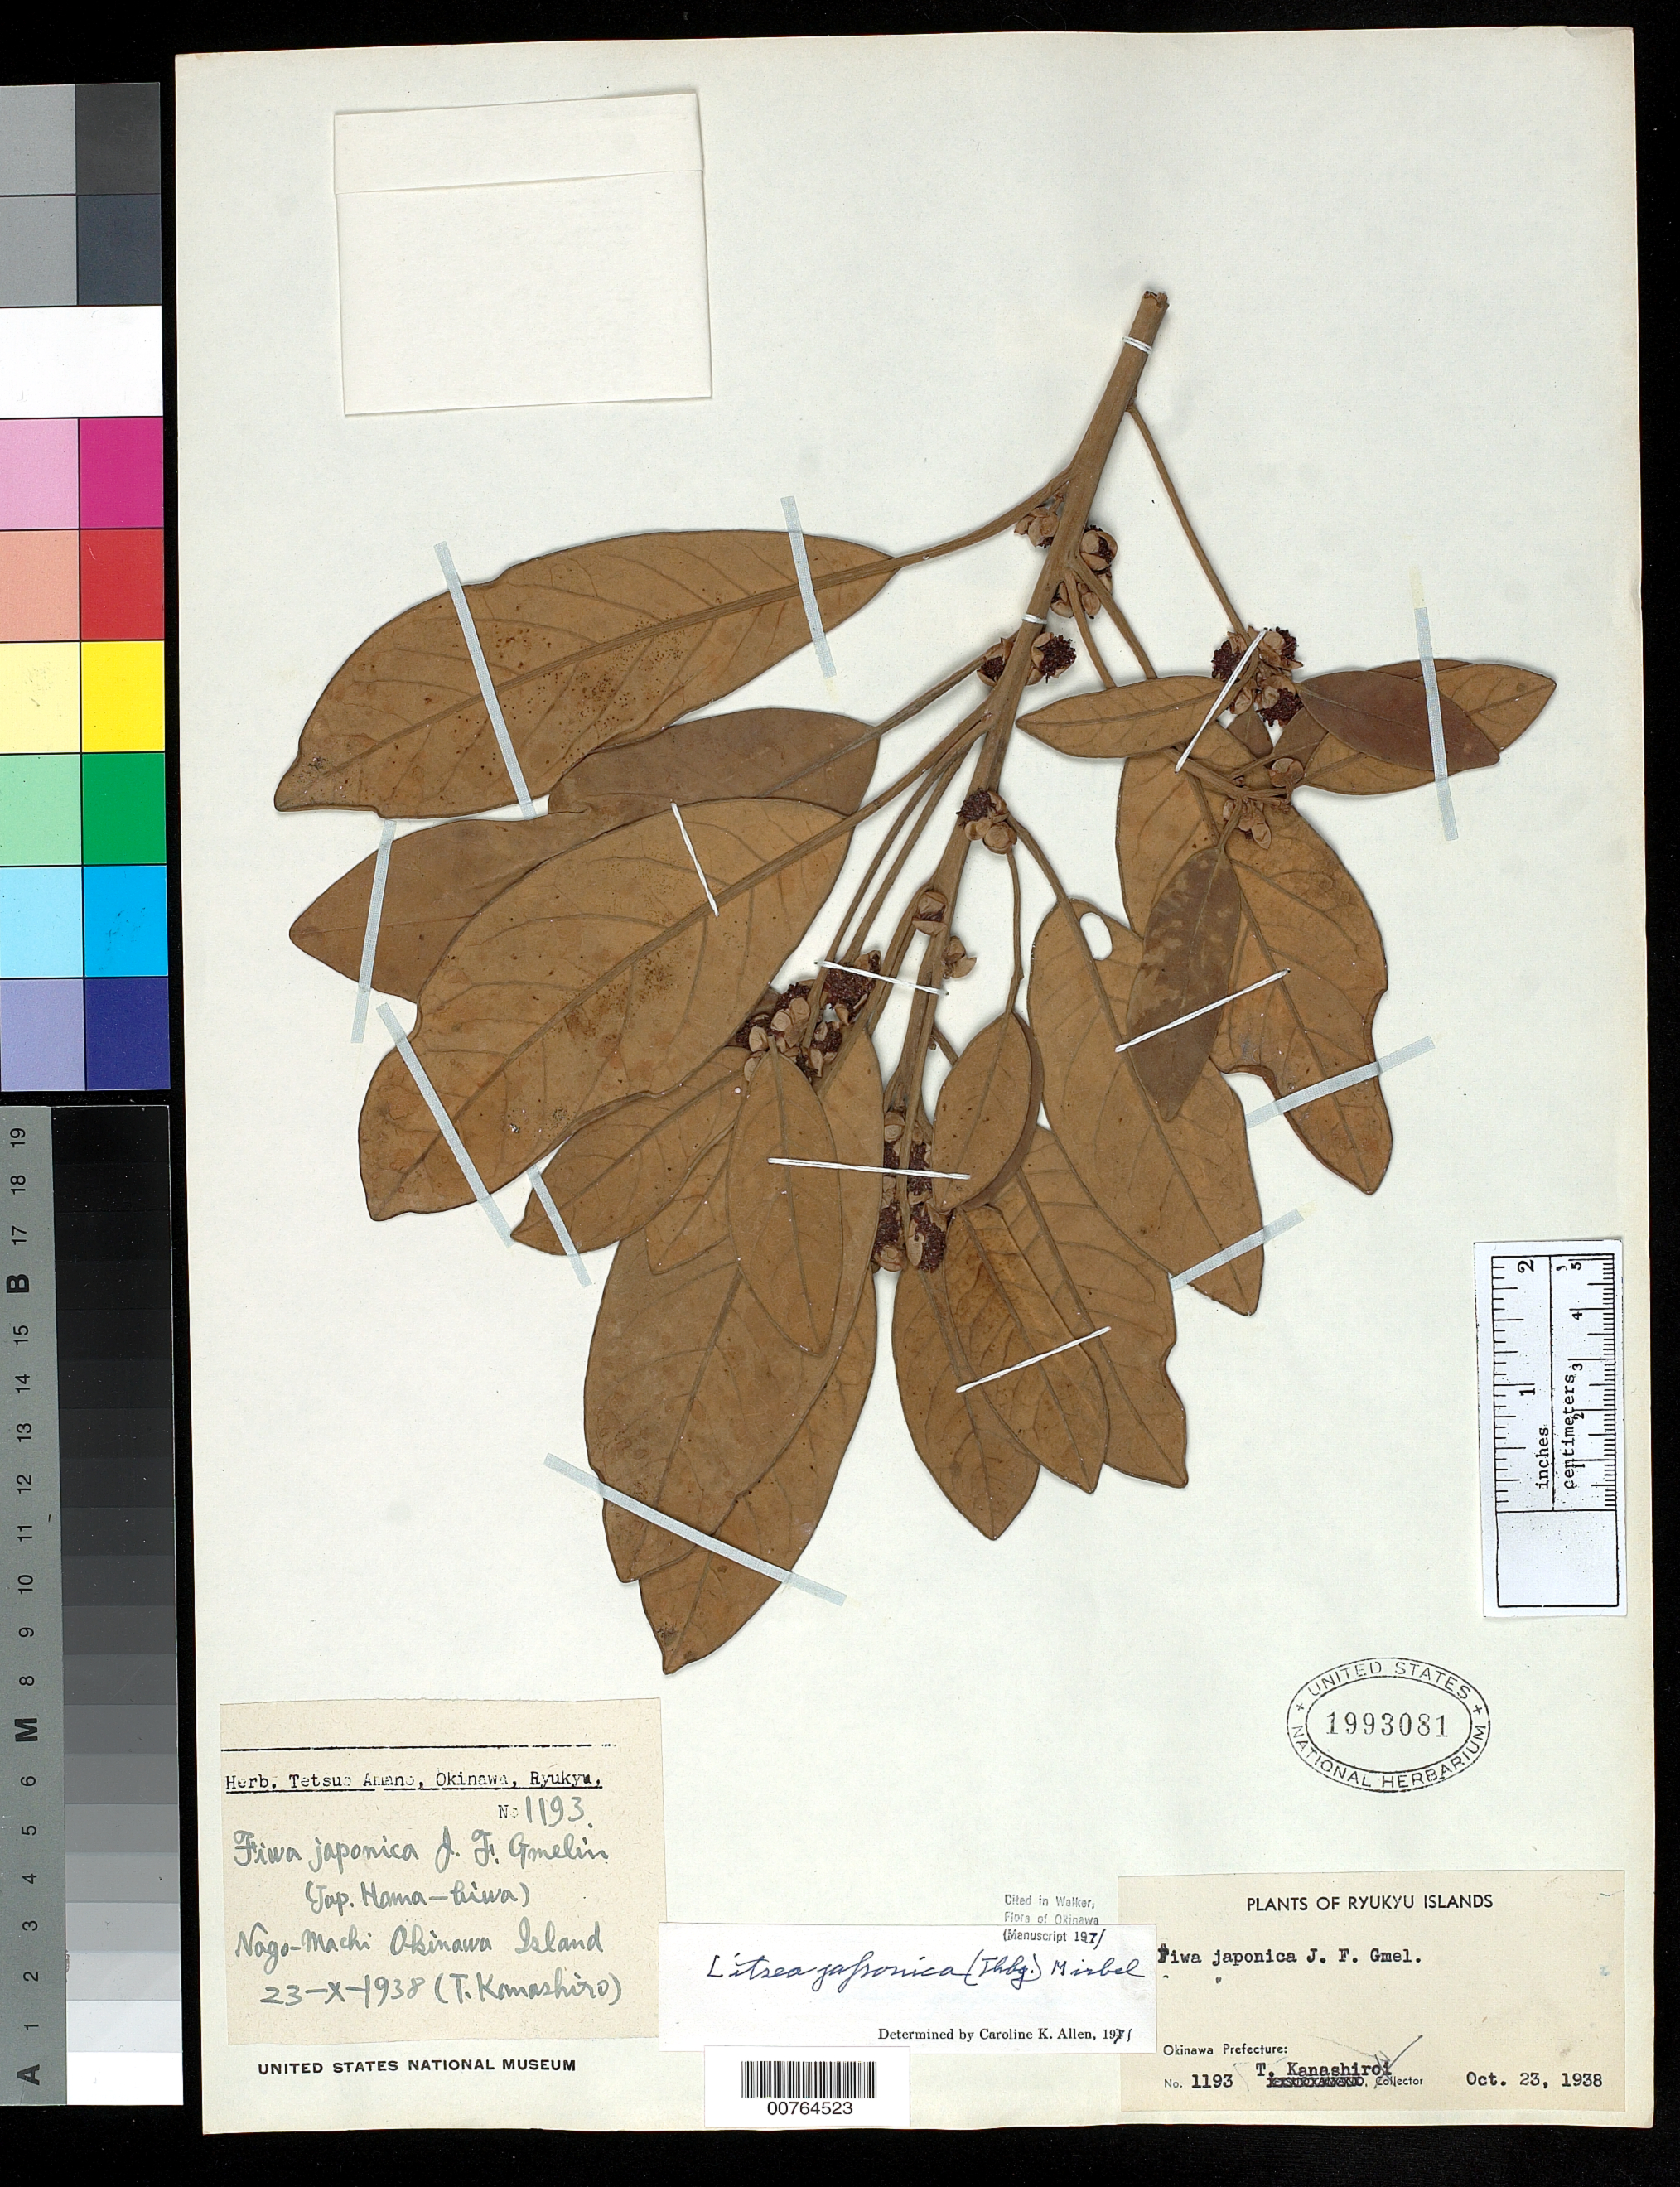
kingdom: Plantae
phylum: Tracheophyta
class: Magnoliopsida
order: Laurales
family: Lauraceae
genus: Litsea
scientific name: Litsea japonica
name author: (Thunb.) Juss.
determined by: Allen, C. K.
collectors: T. Kanashiro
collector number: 1193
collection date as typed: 23 Oct 1938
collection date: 1938-10-23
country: Japan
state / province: Okinawa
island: Okinawa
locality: Nago-Machi.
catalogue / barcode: US 1993081